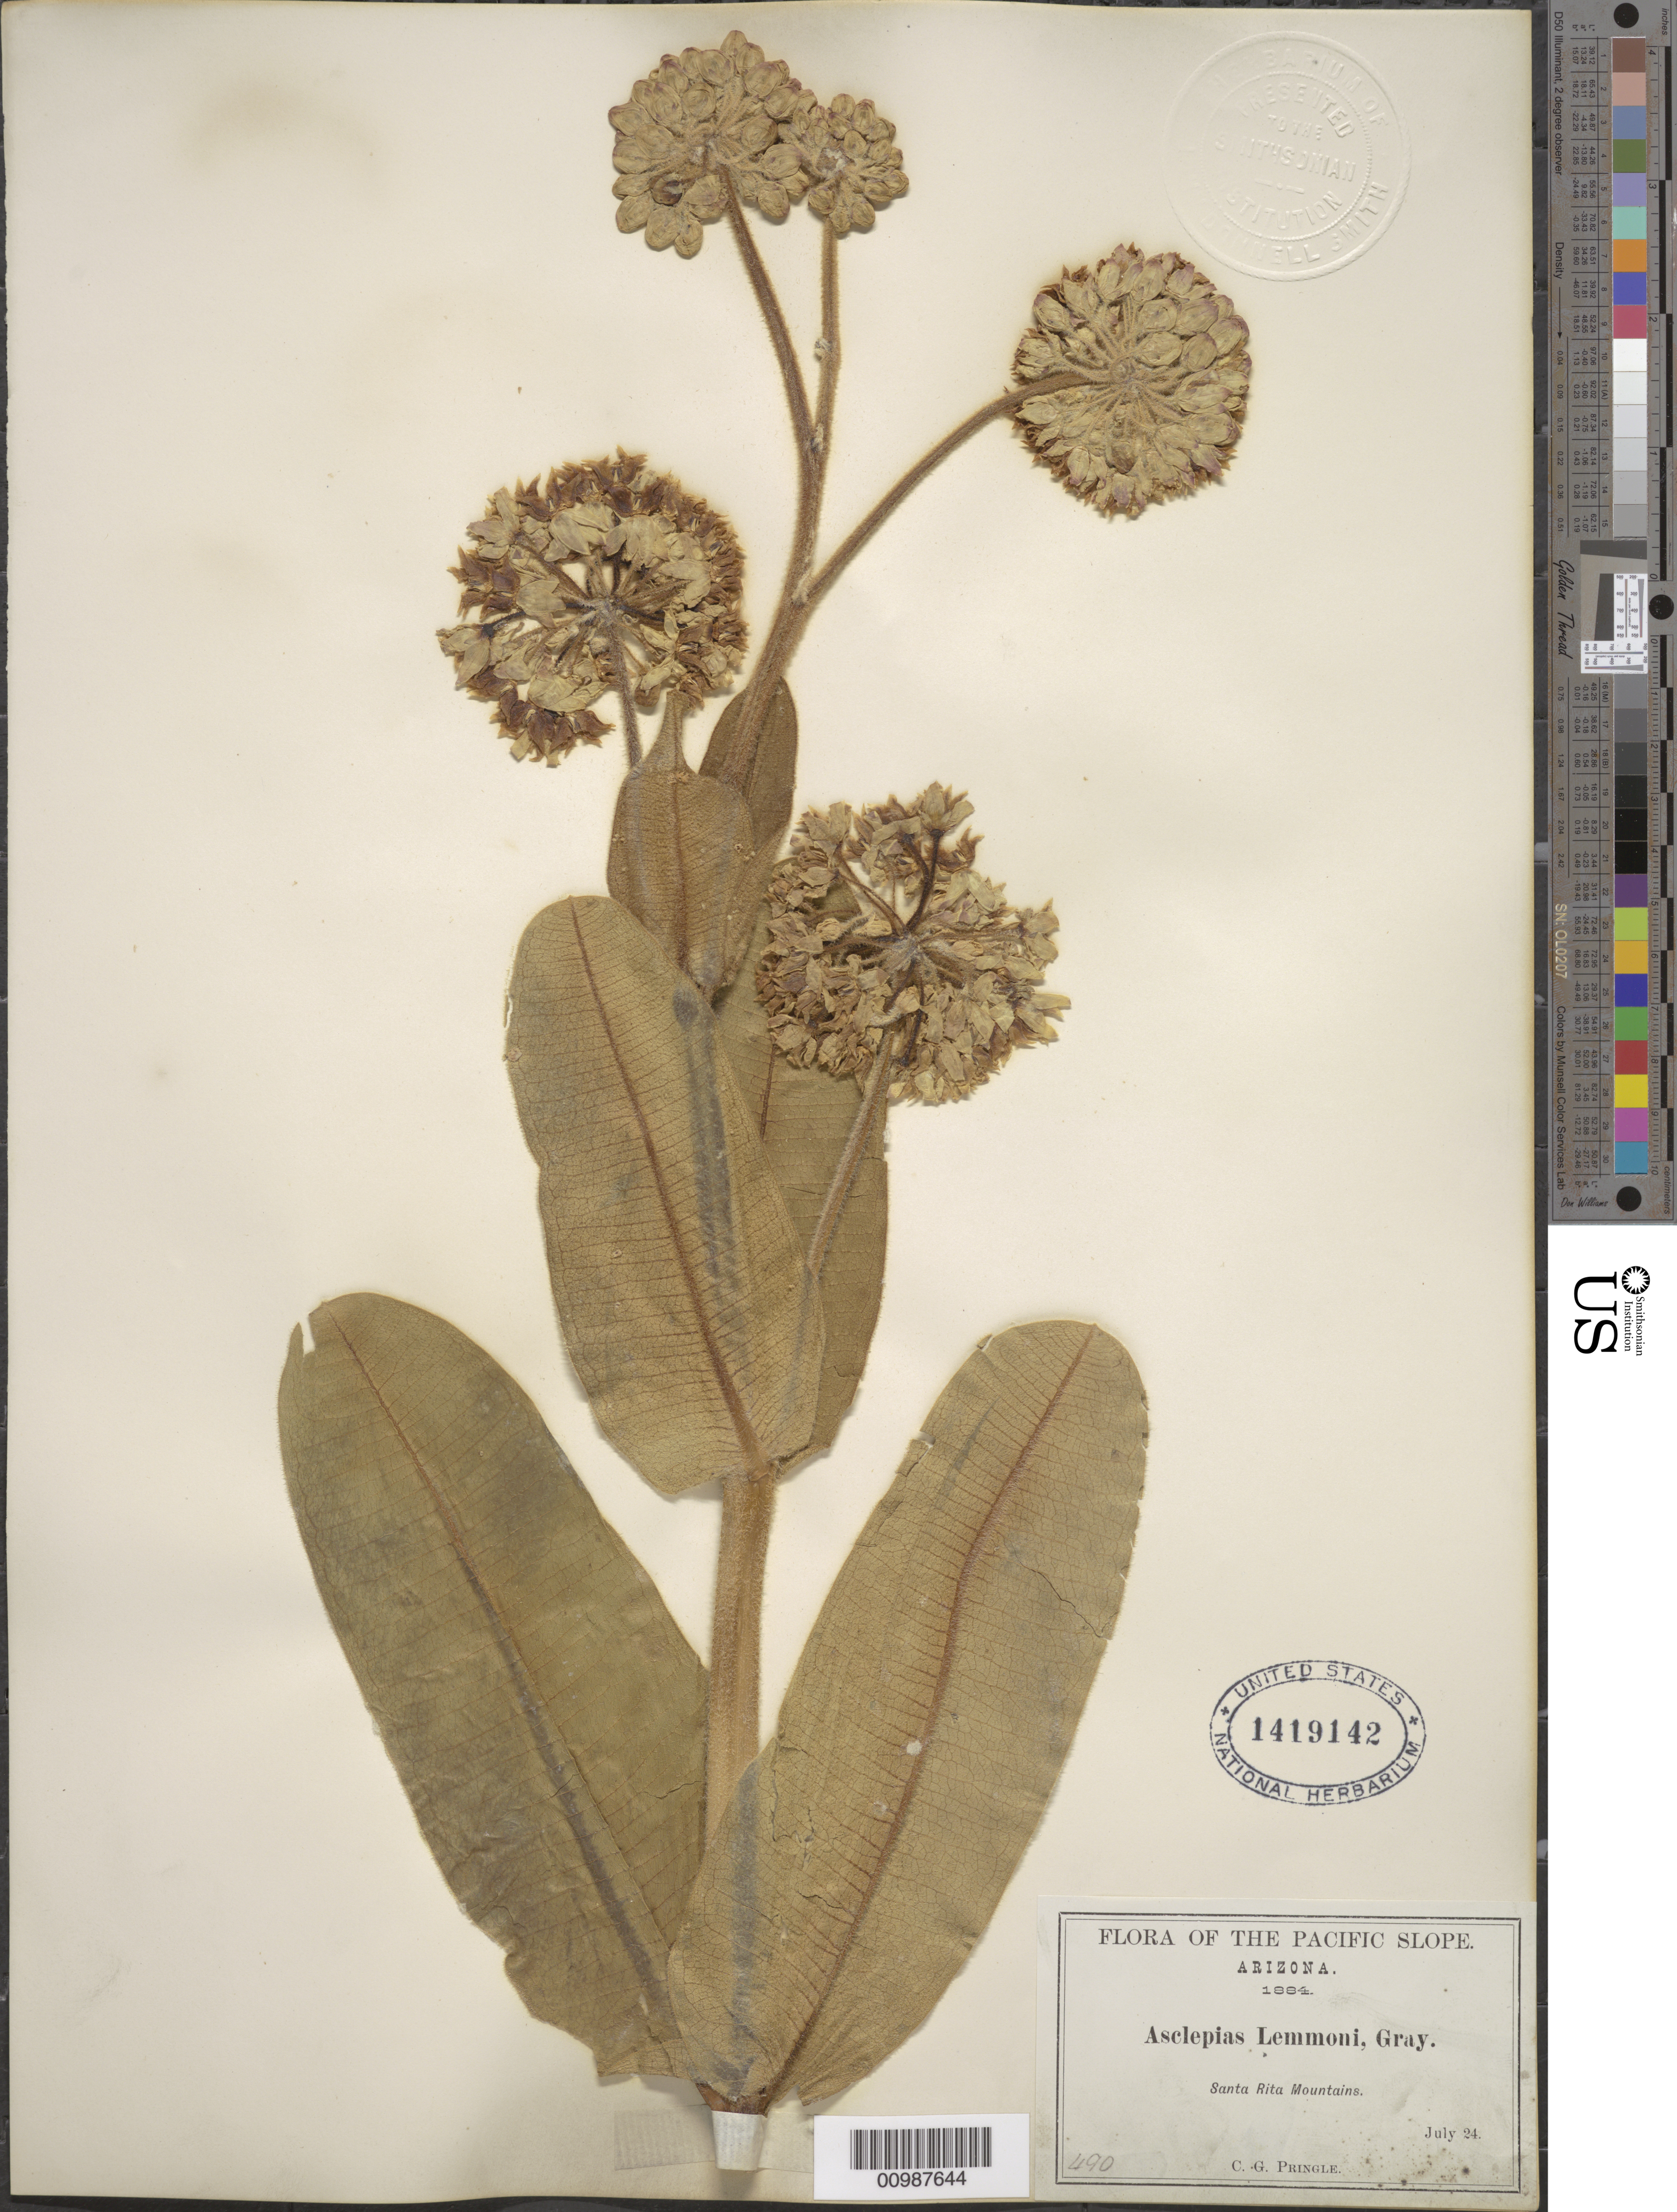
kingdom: Plantae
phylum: Tracheophyta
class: Magnoliopsida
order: Gentianales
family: Apocynaceae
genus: Asclepias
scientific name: Asclepias lemmonii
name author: A. Gray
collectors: C. G. Pringle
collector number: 490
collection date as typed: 24 Jul 1884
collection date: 1884-07-24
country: United States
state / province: Arizona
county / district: Pima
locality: Santa Rita Mountains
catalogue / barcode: US 1419142